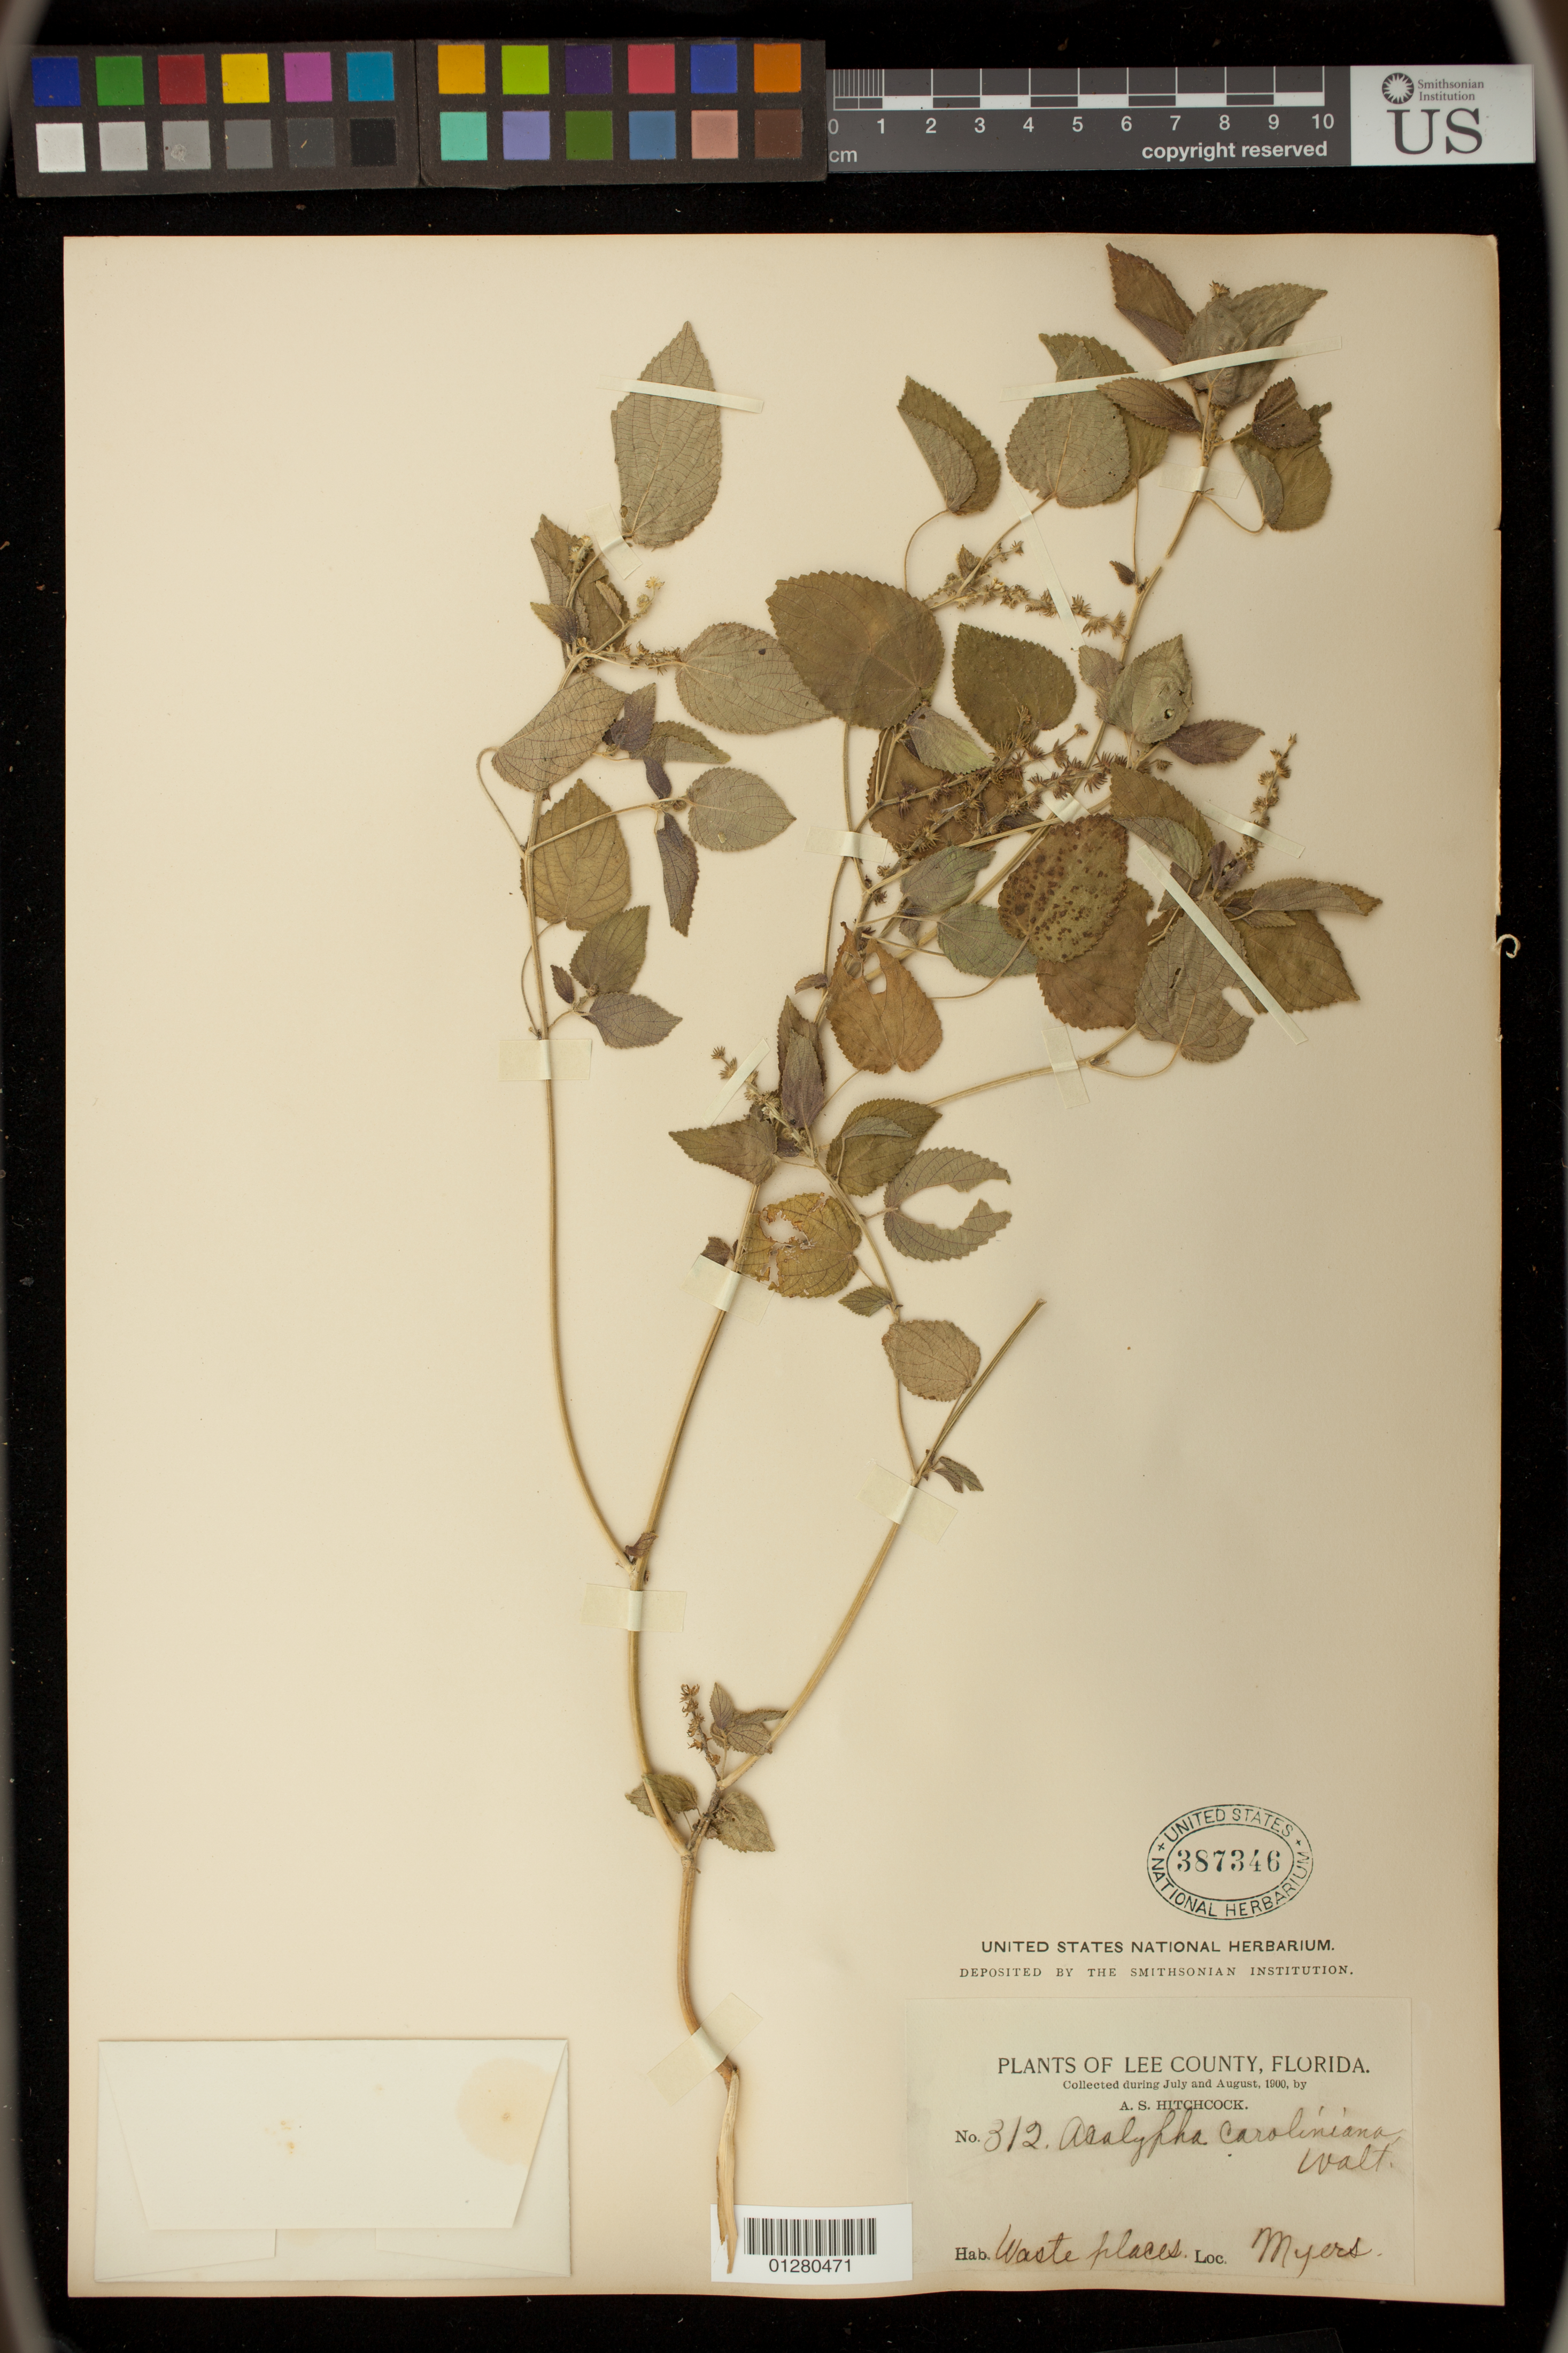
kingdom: Plantae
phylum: Tracheophyta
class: Magnoliopsida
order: Malpighiales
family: Euphorbiaceae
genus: Acalypha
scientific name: Acalypha ostryifolia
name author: Ridd.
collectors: A. S. Hitchcock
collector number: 312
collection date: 1900-07/1900-08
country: United States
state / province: Florida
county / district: Lee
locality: Myers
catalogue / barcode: US 387346